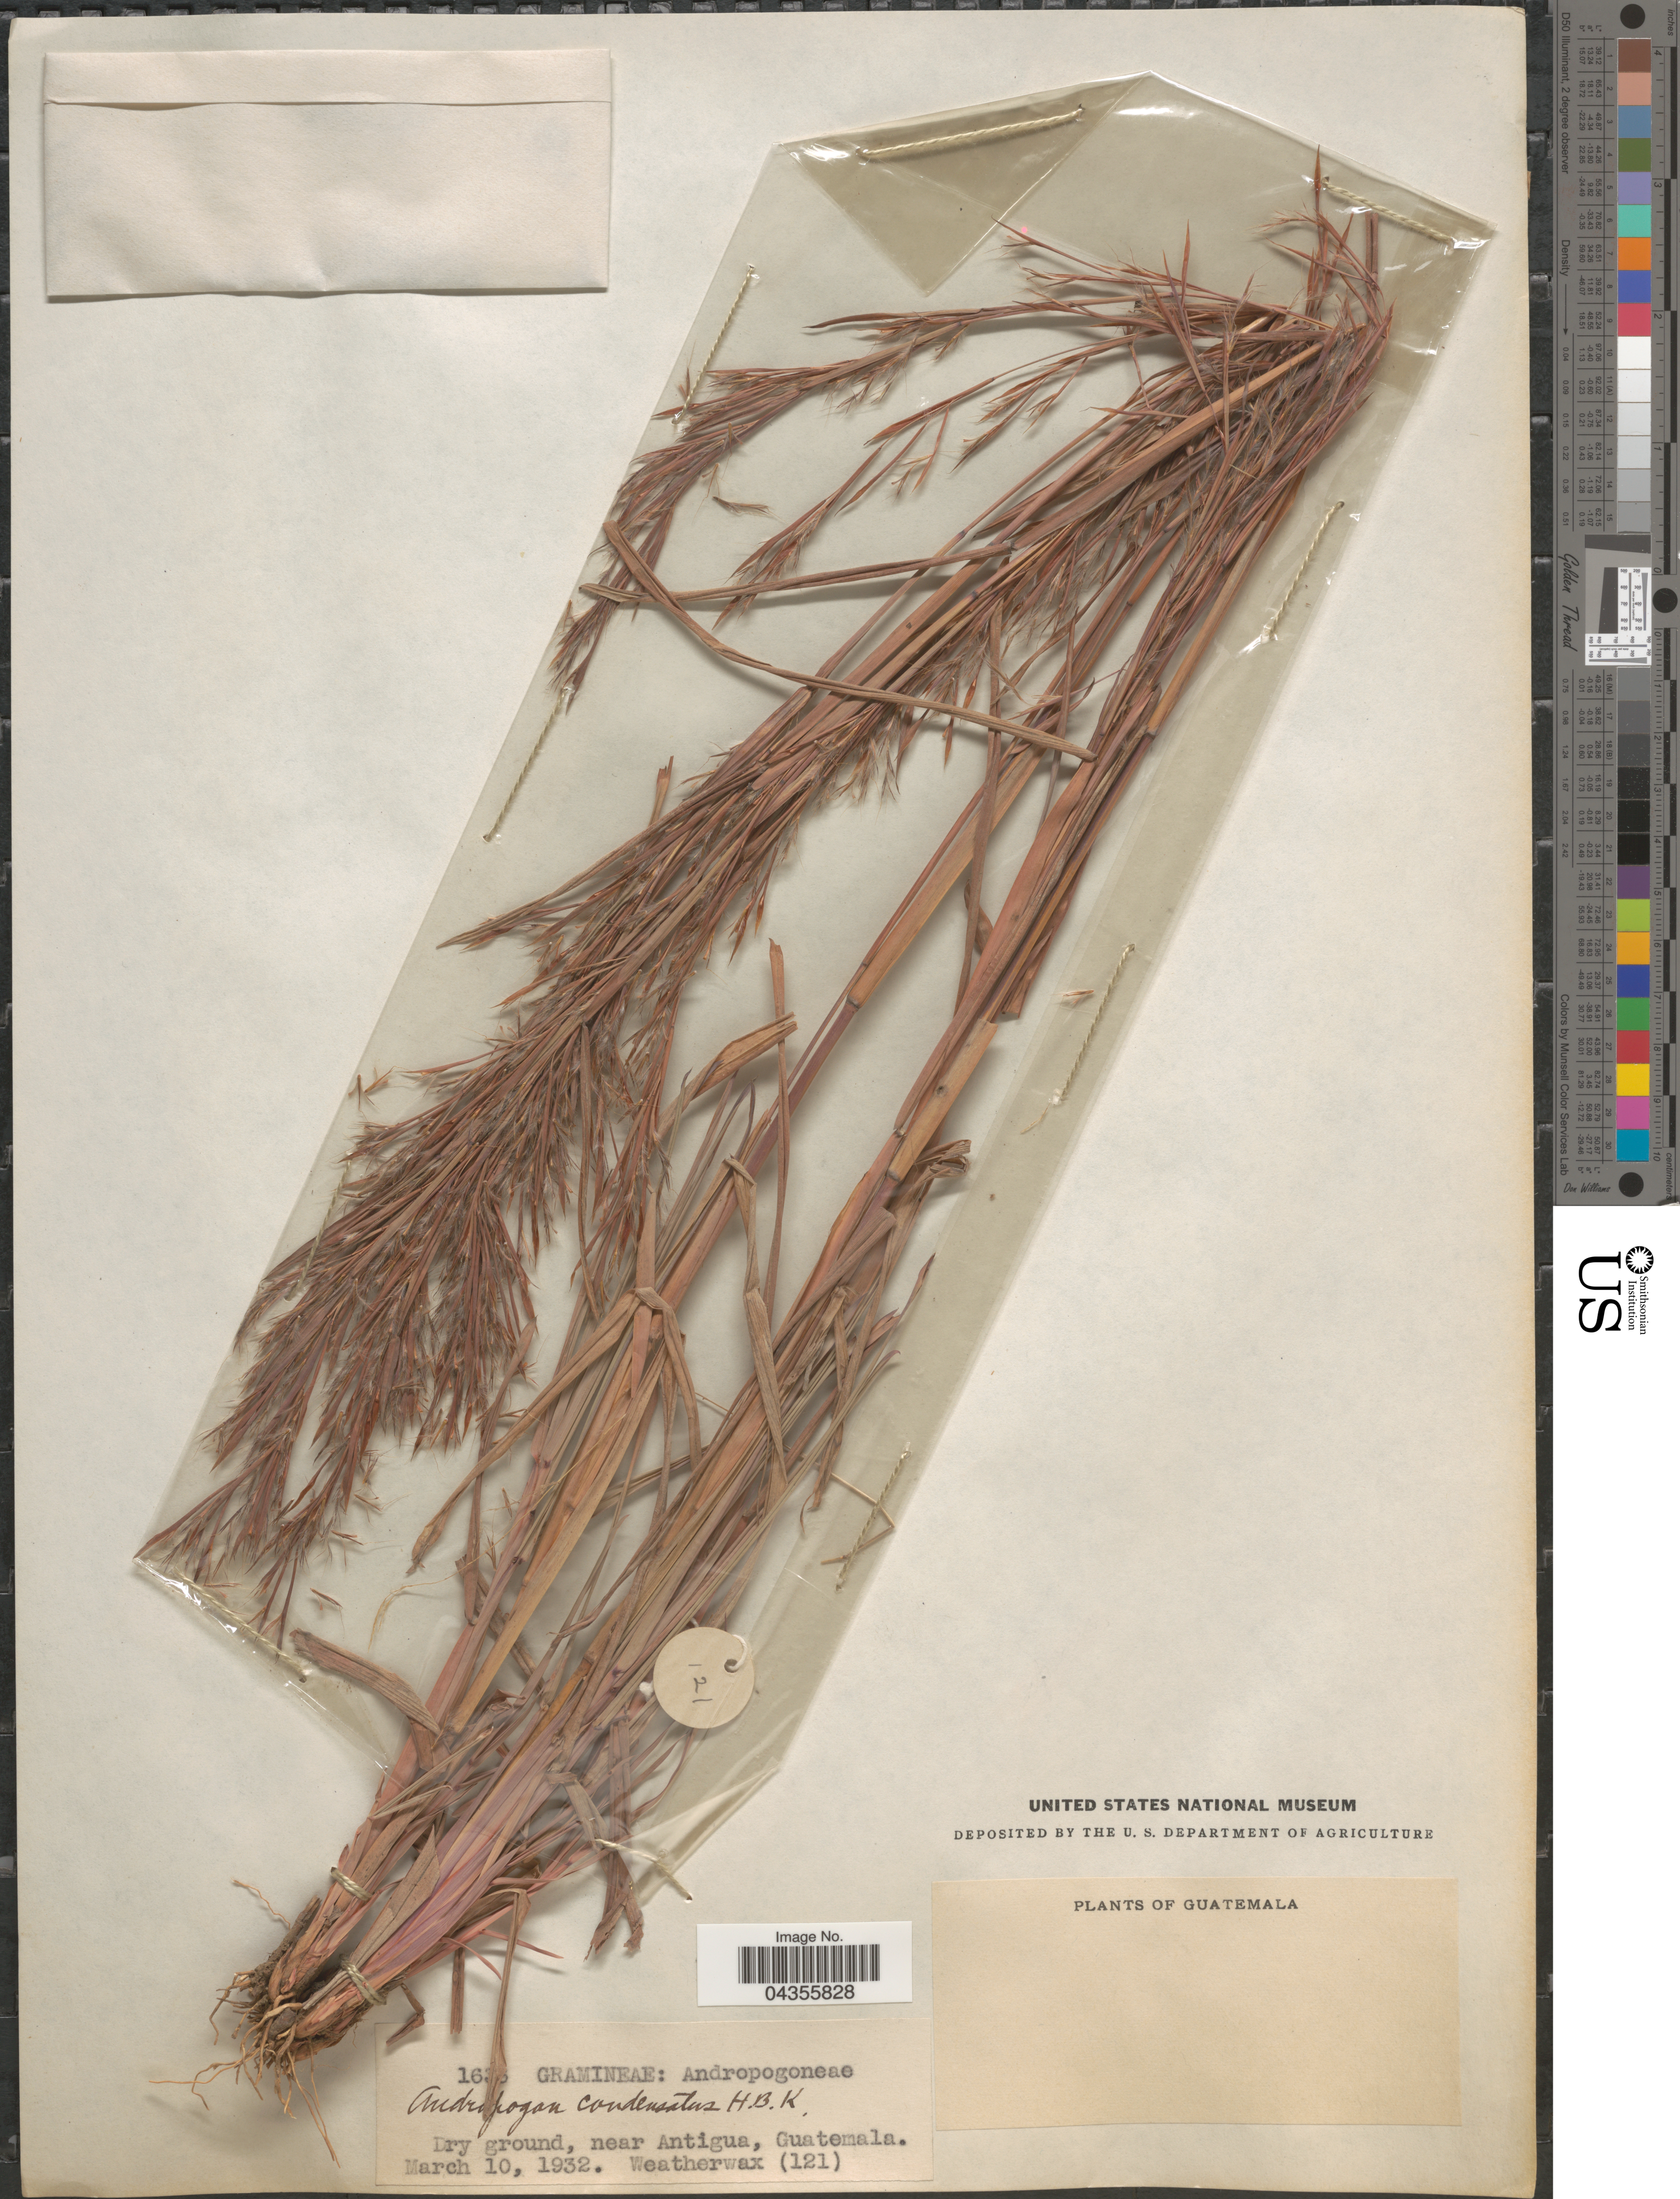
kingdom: Plantae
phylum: Tracheophyta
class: Liliopsida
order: Poales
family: Poaceae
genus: Schizachyrium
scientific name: Schizachyrium condensatum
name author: (Kunth) Nees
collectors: -. Weatherwax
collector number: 121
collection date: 1932-03-10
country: Guatemala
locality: Dry ground, near Antigua.